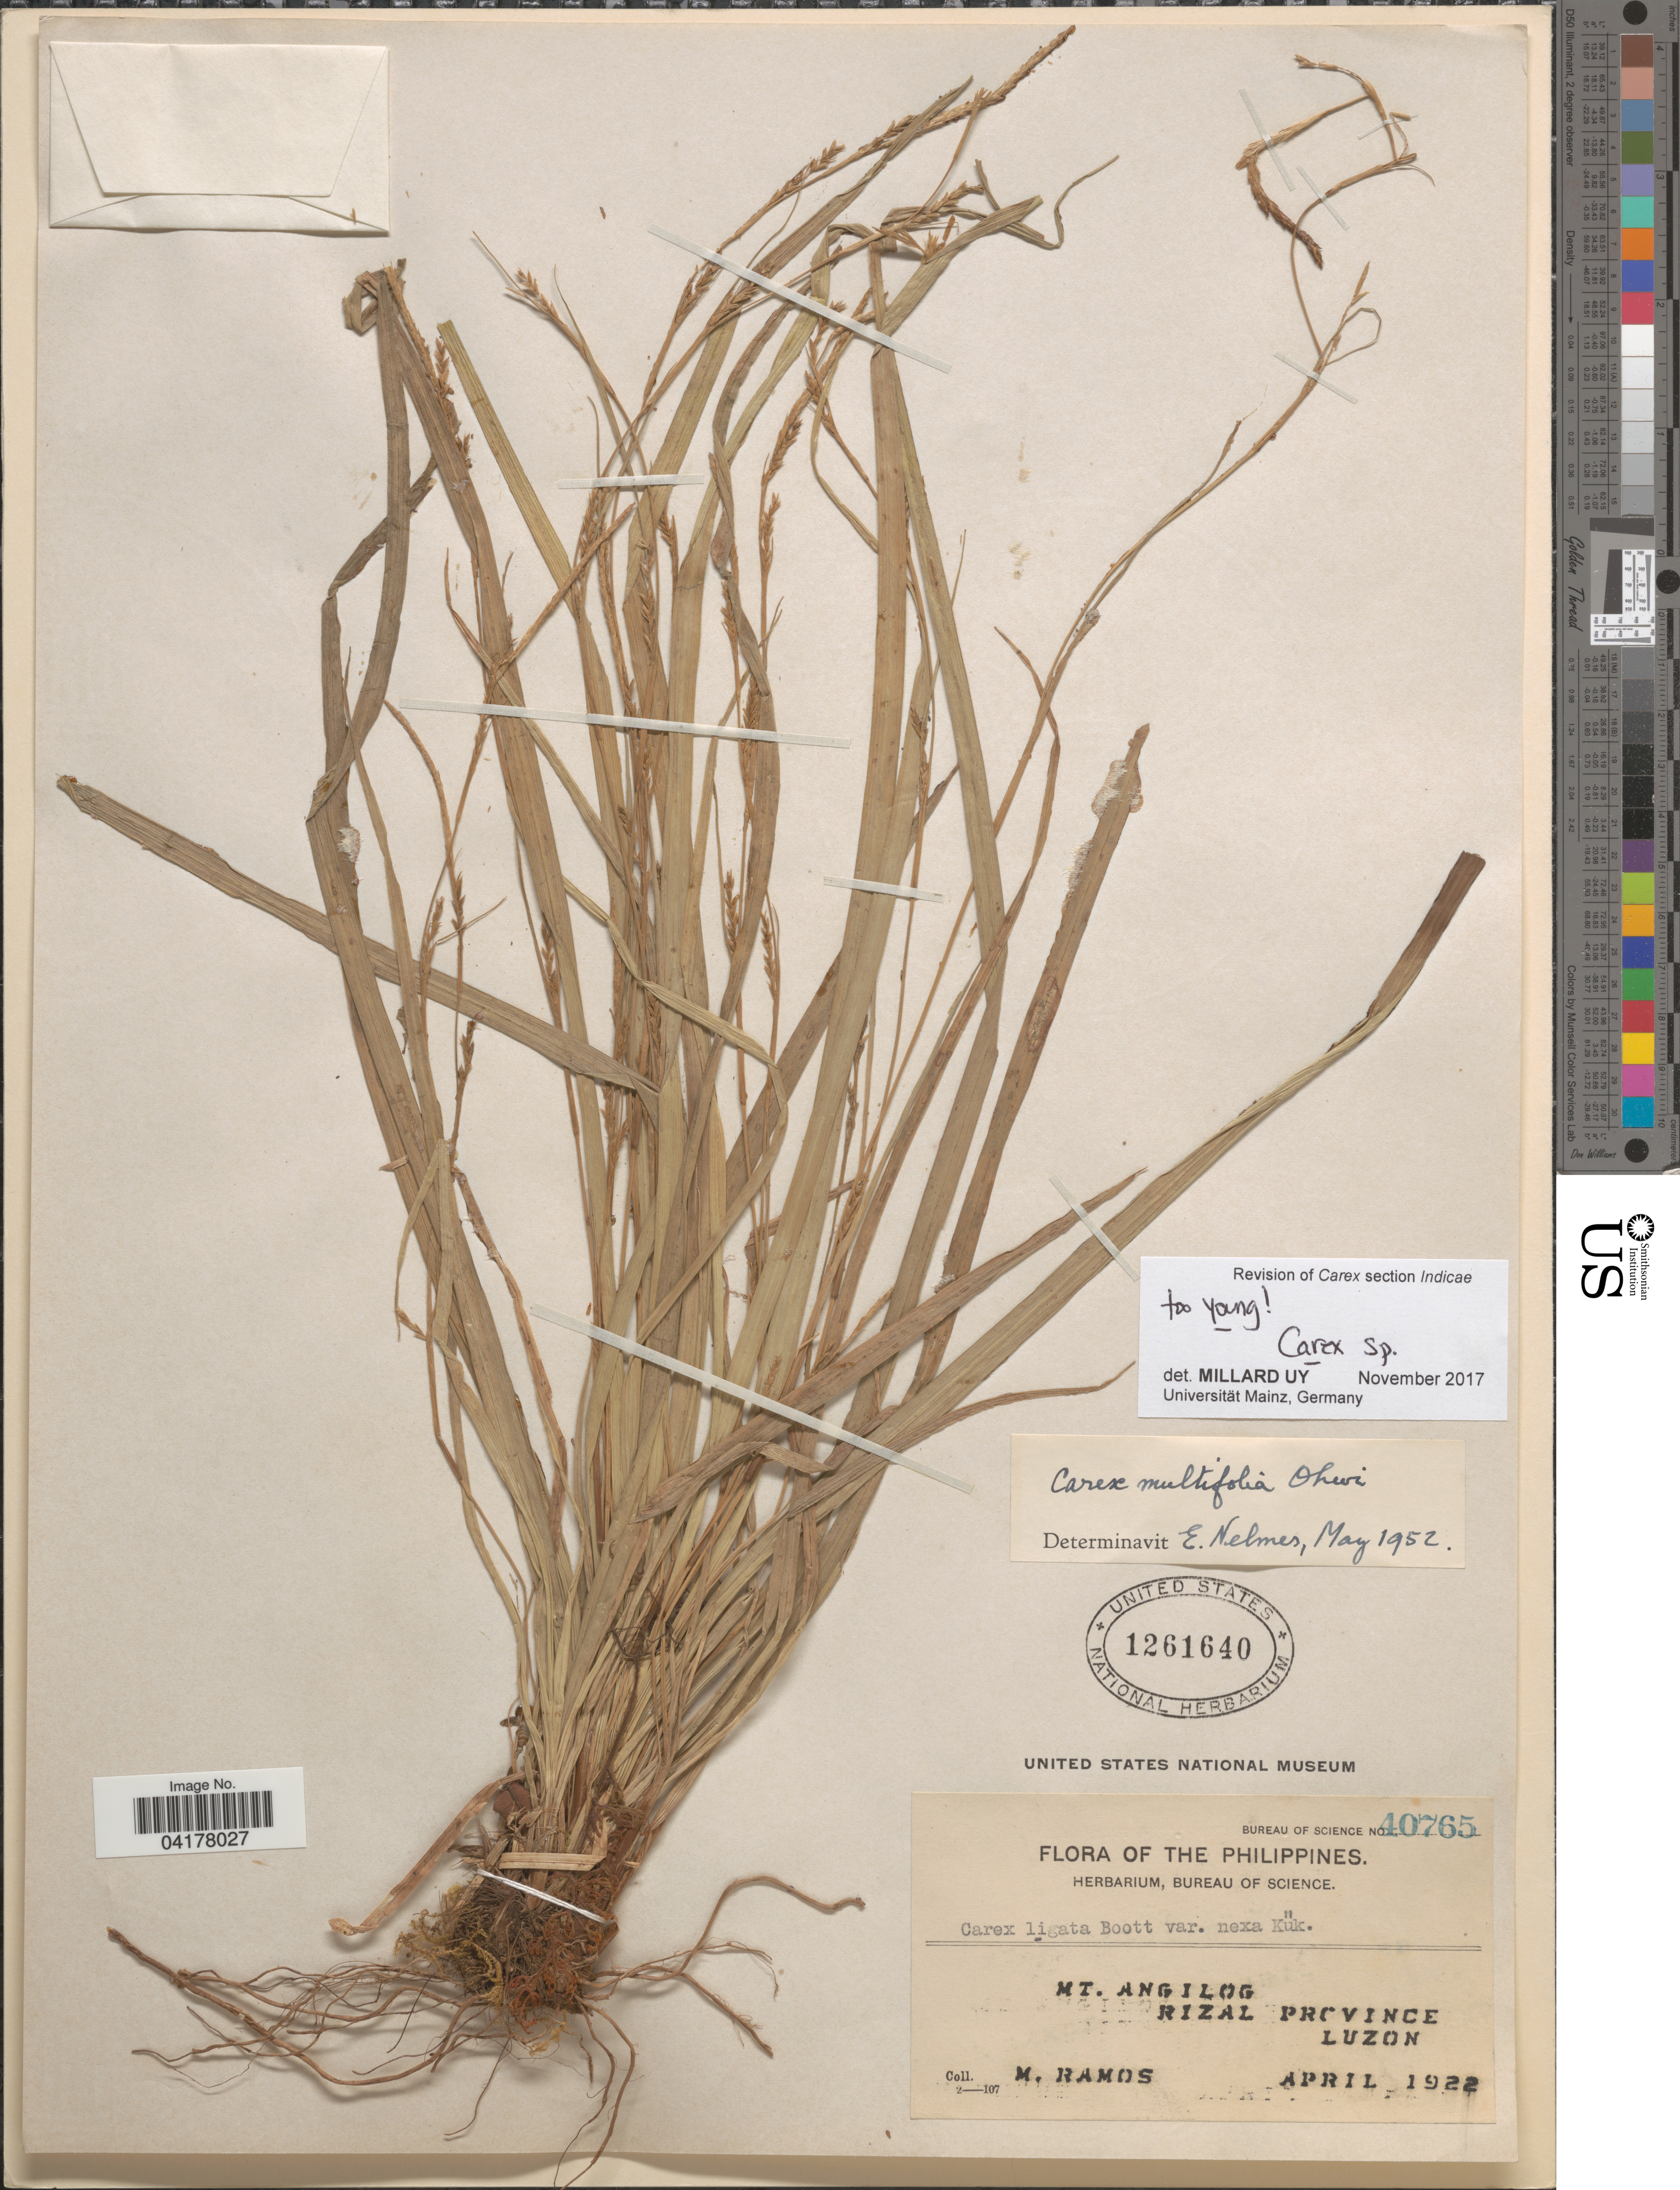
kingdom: Plantae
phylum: Tracheophyta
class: Liliopsida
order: Poales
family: Cyperaceae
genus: Carex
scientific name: Carex dolichostachya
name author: Hayata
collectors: M. Ramos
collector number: Bureau of Science 40765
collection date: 1922-04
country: Philippines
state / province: Calabarzon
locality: Mt. Angilog. Rizal Province. Luzon.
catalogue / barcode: US 1261640